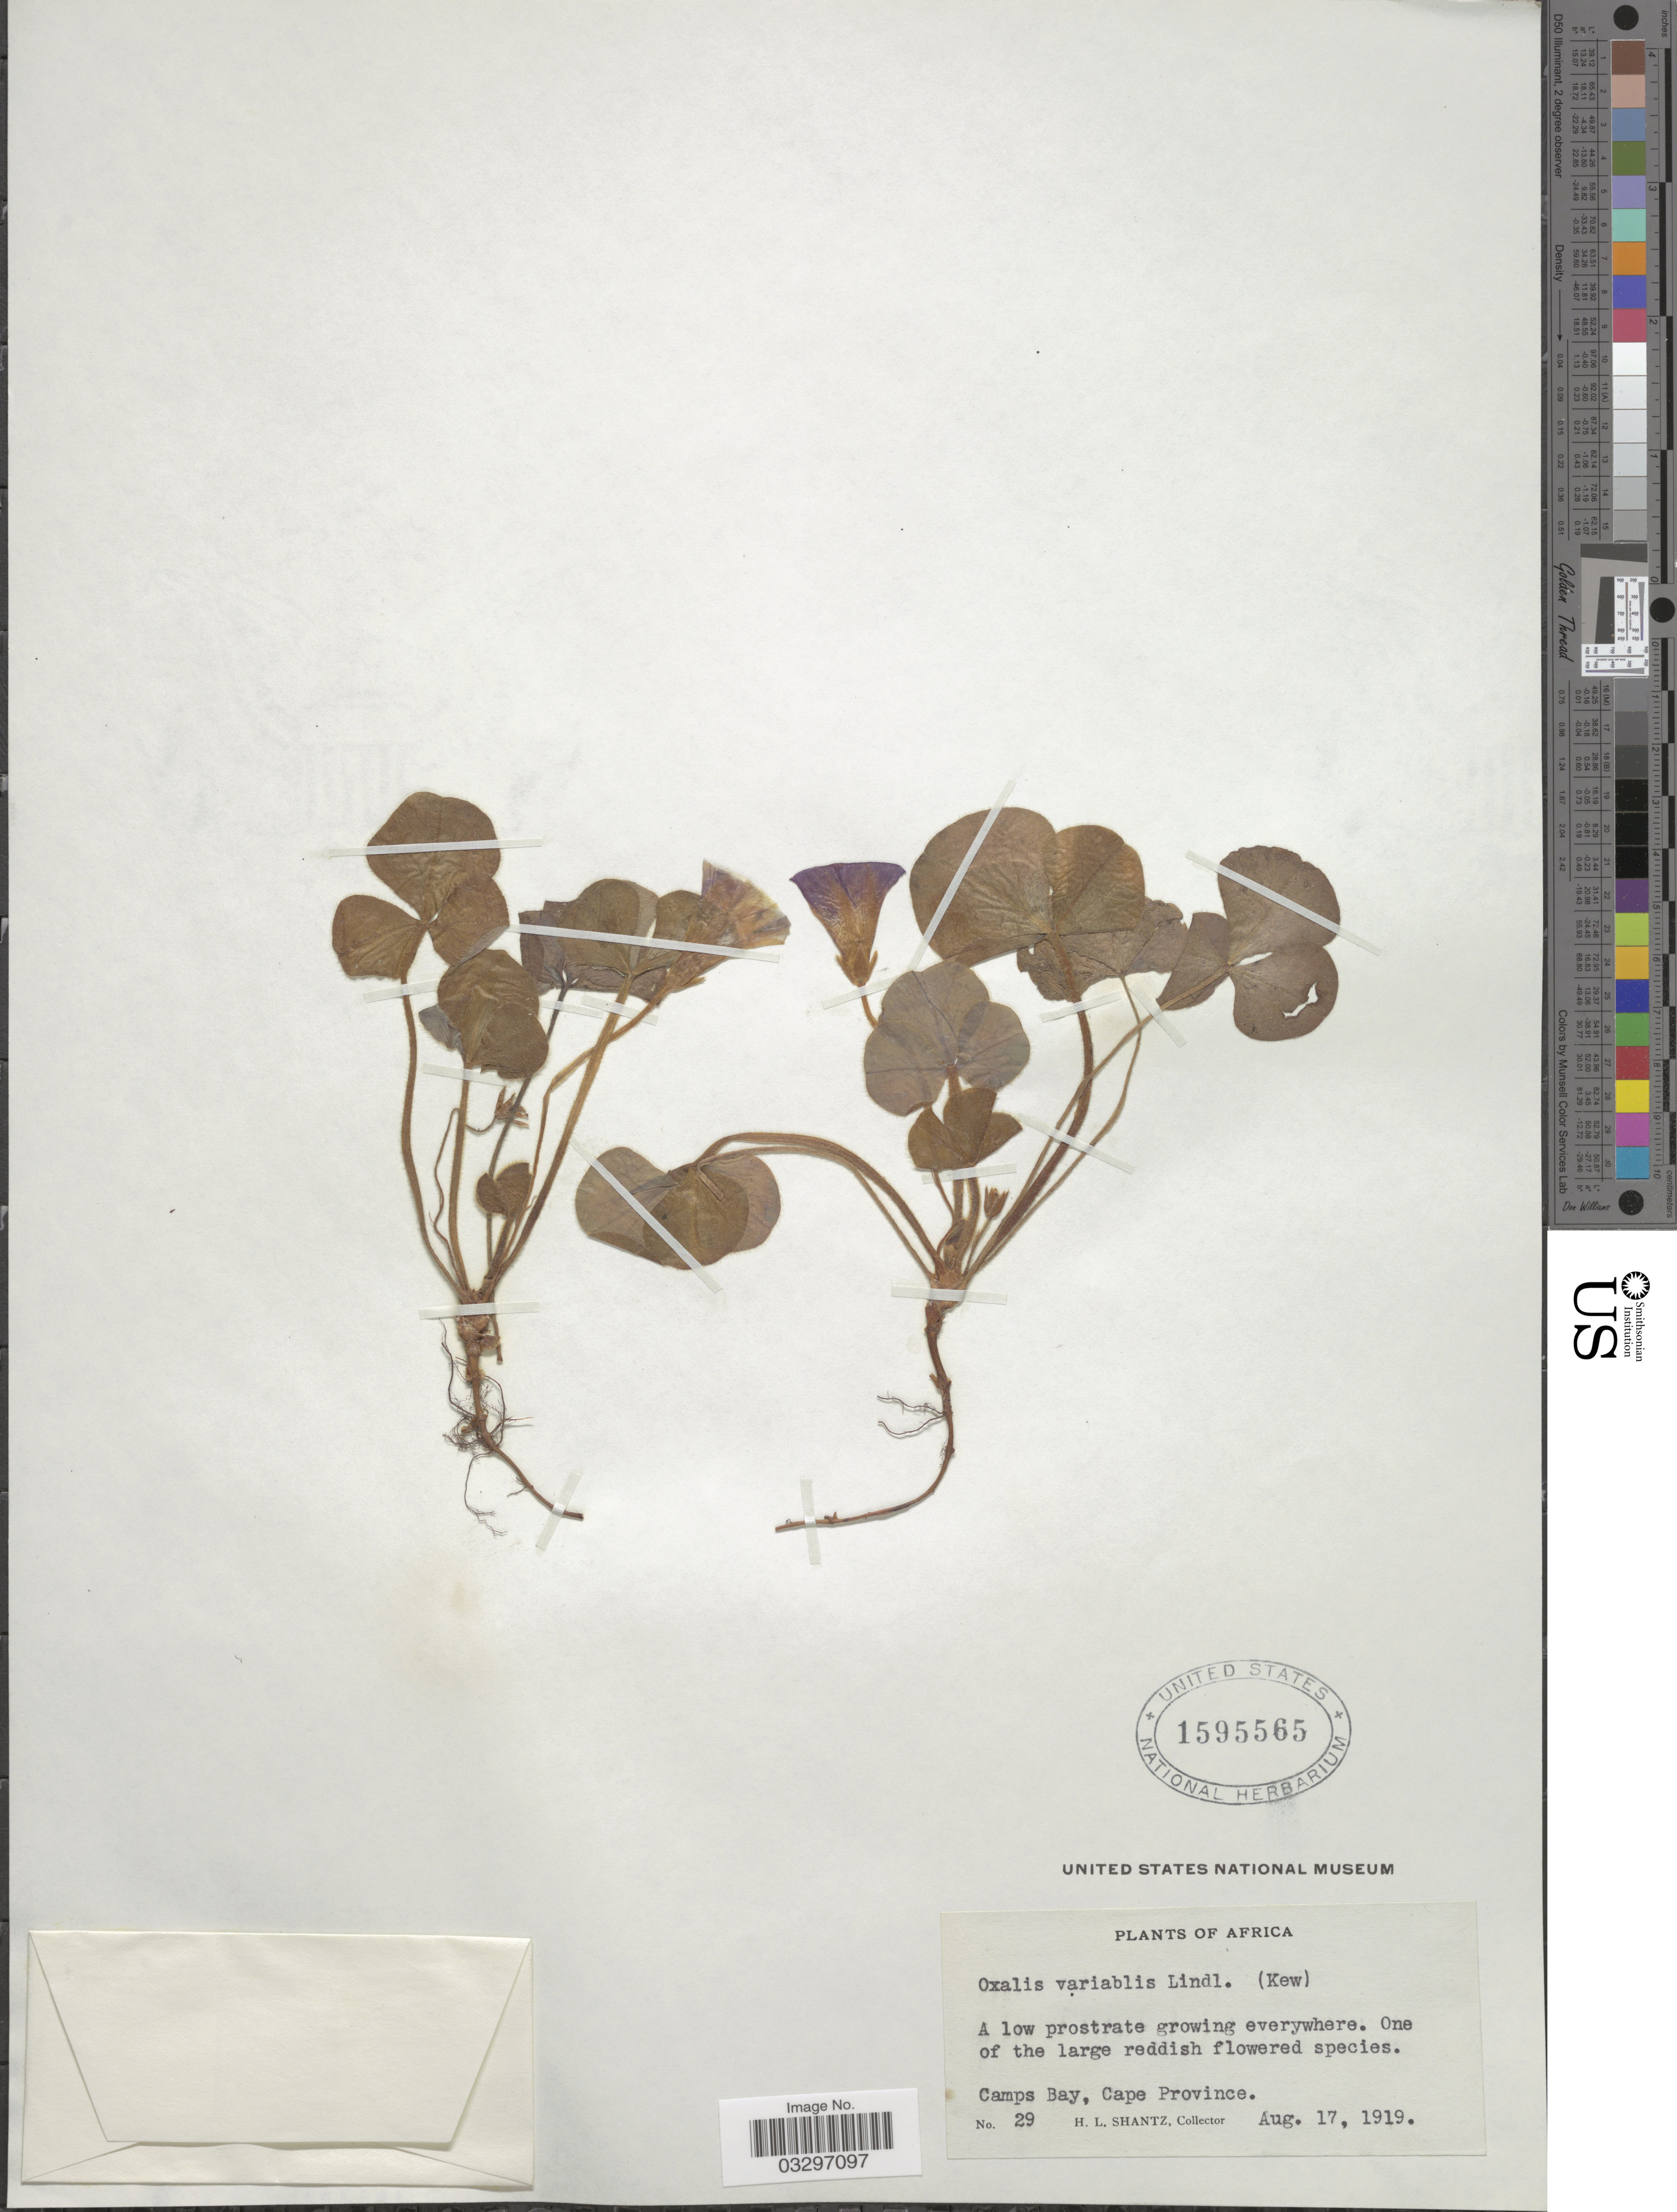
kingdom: Plantae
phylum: Tracheophyta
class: Magnoliopsida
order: Oxalidales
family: Oxalidaceae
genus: Oxalis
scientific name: Oxalis variabilis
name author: Jacq.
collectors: H. Shantz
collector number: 29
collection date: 1919-08-17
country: South Africa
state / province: Western Cape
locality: Camps Bay.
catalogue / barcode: US 1595565